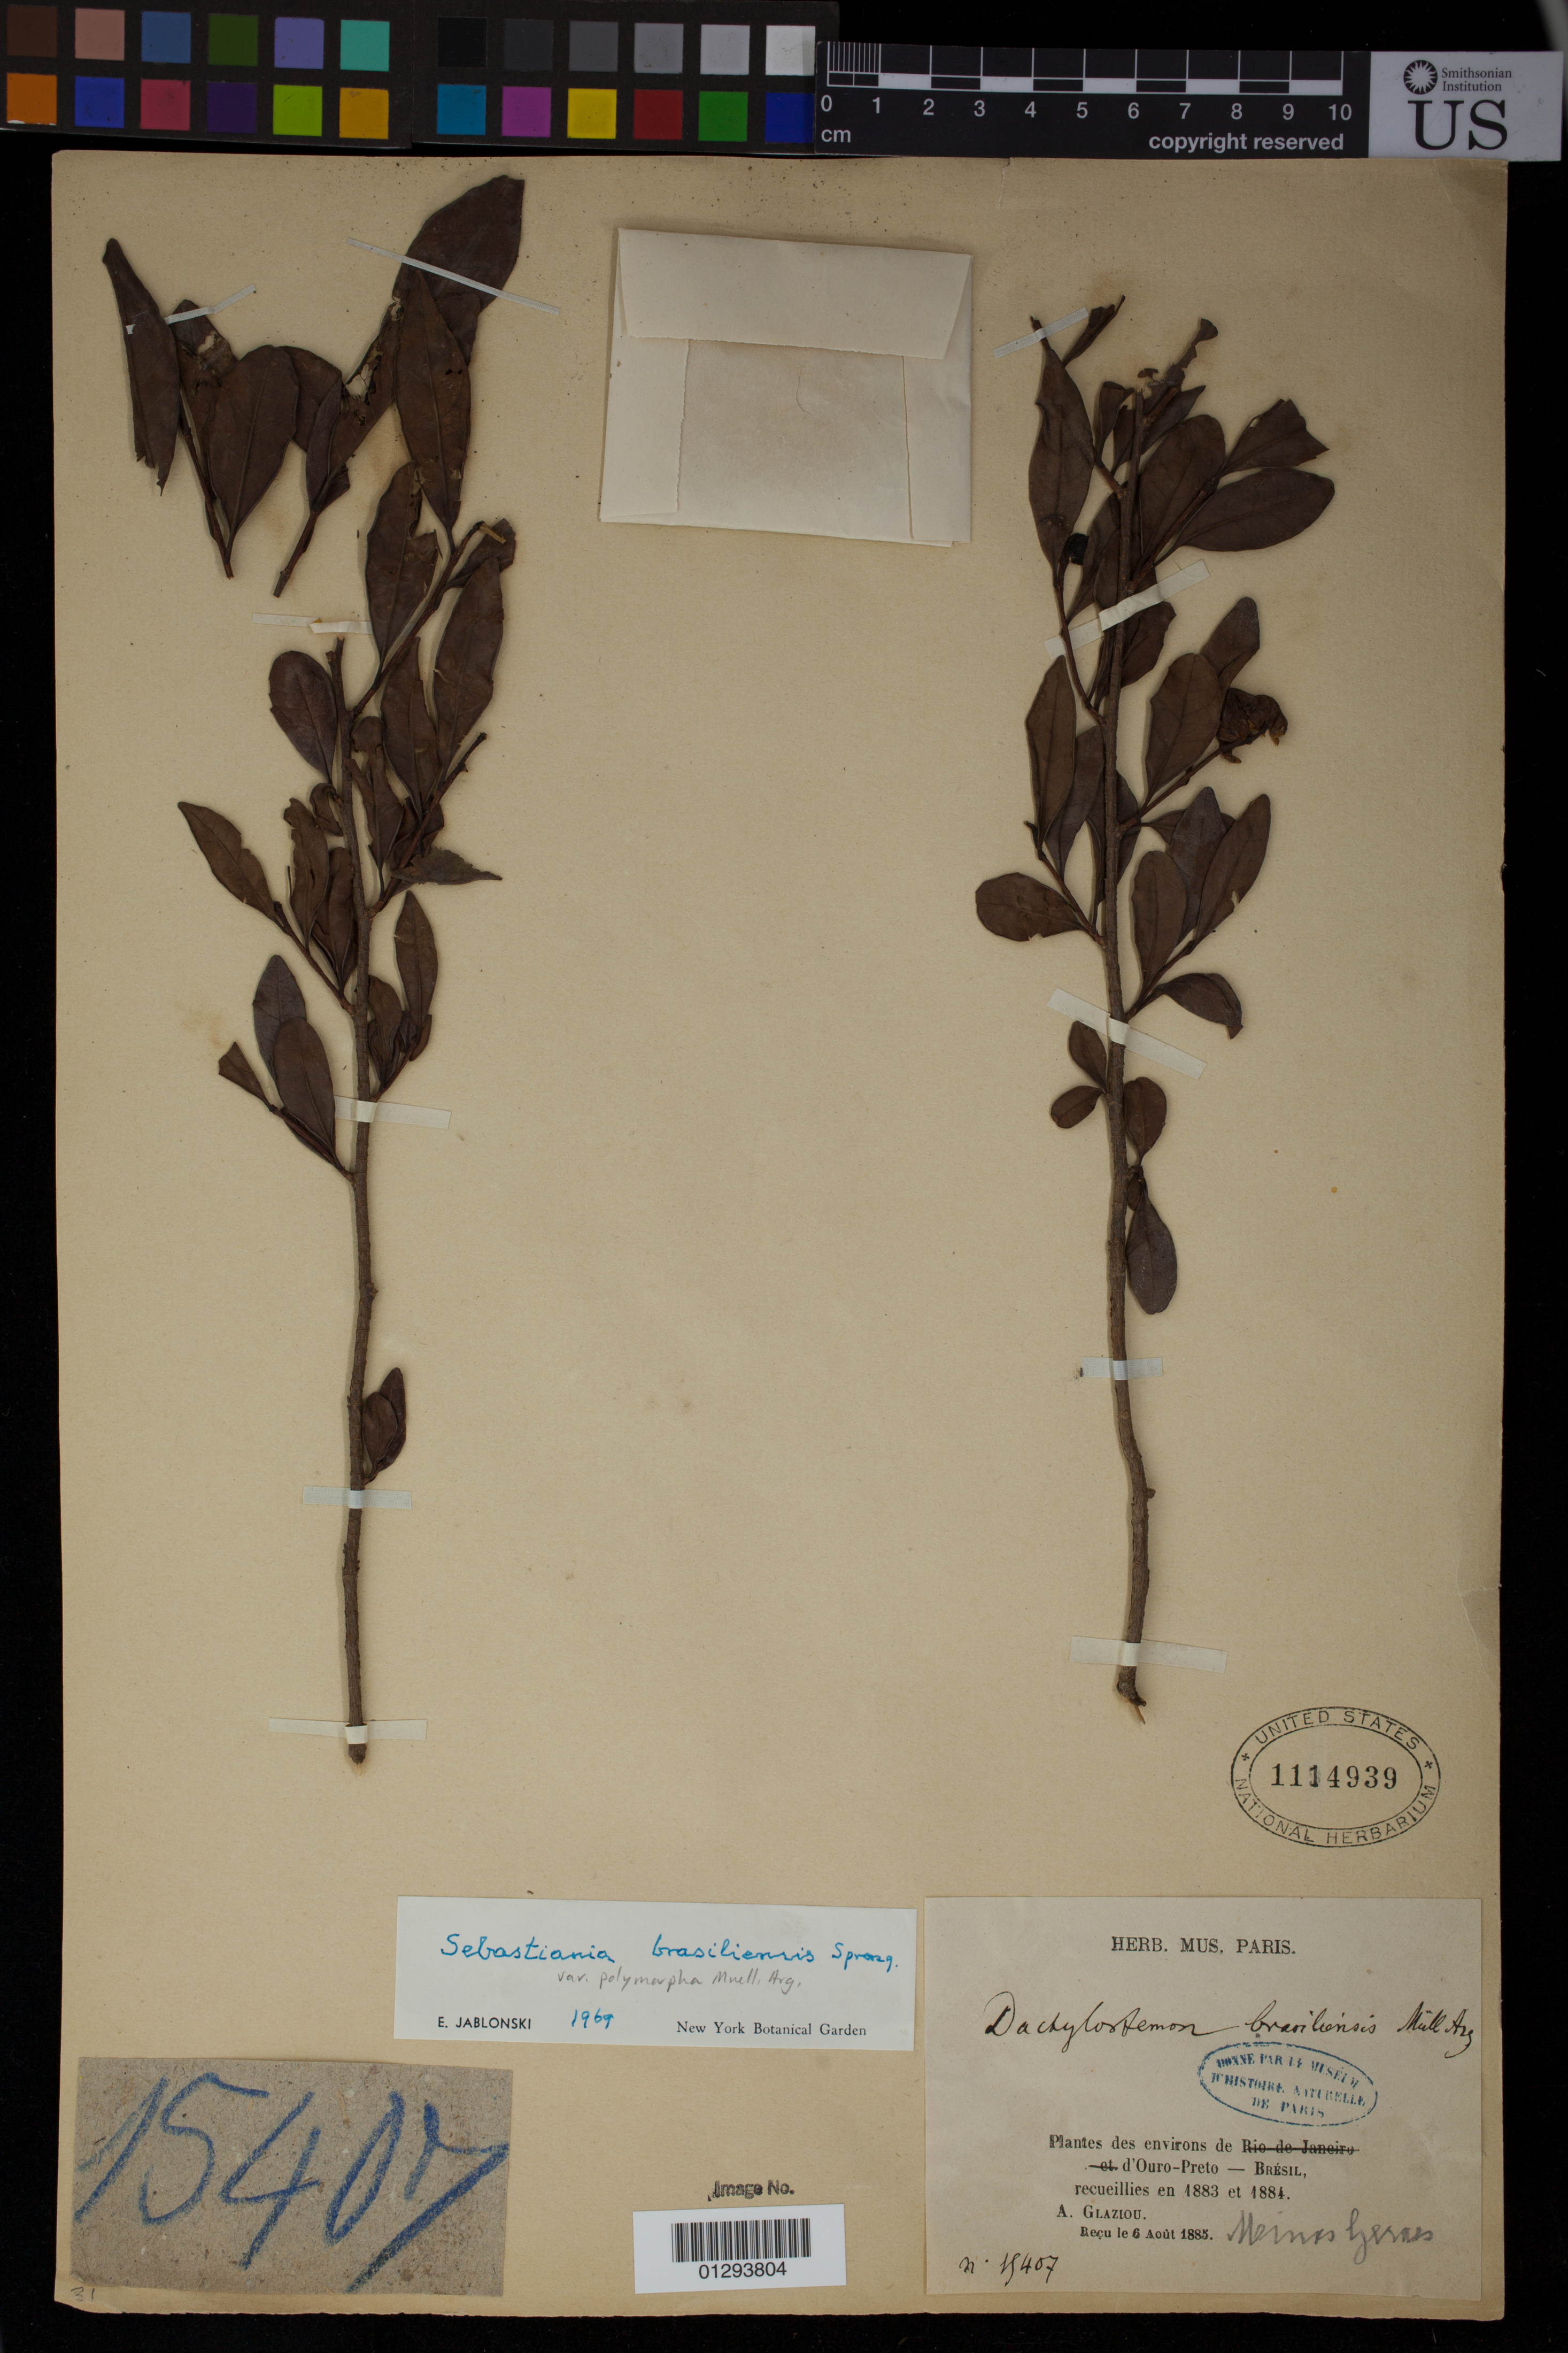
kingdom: Plantae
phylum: Tracheophyta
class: Magnoliopsida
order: Malpighiales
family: Euphorbiaceae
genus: Sebastiania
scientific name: Sebastiania brasiliensis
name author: Spreng.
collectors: A. F. M. Glaziou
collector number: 15407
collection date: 1885-08-06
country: Brazil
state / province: Minas Gerais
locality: d'Ouro-Preto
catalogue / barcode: US 1114939